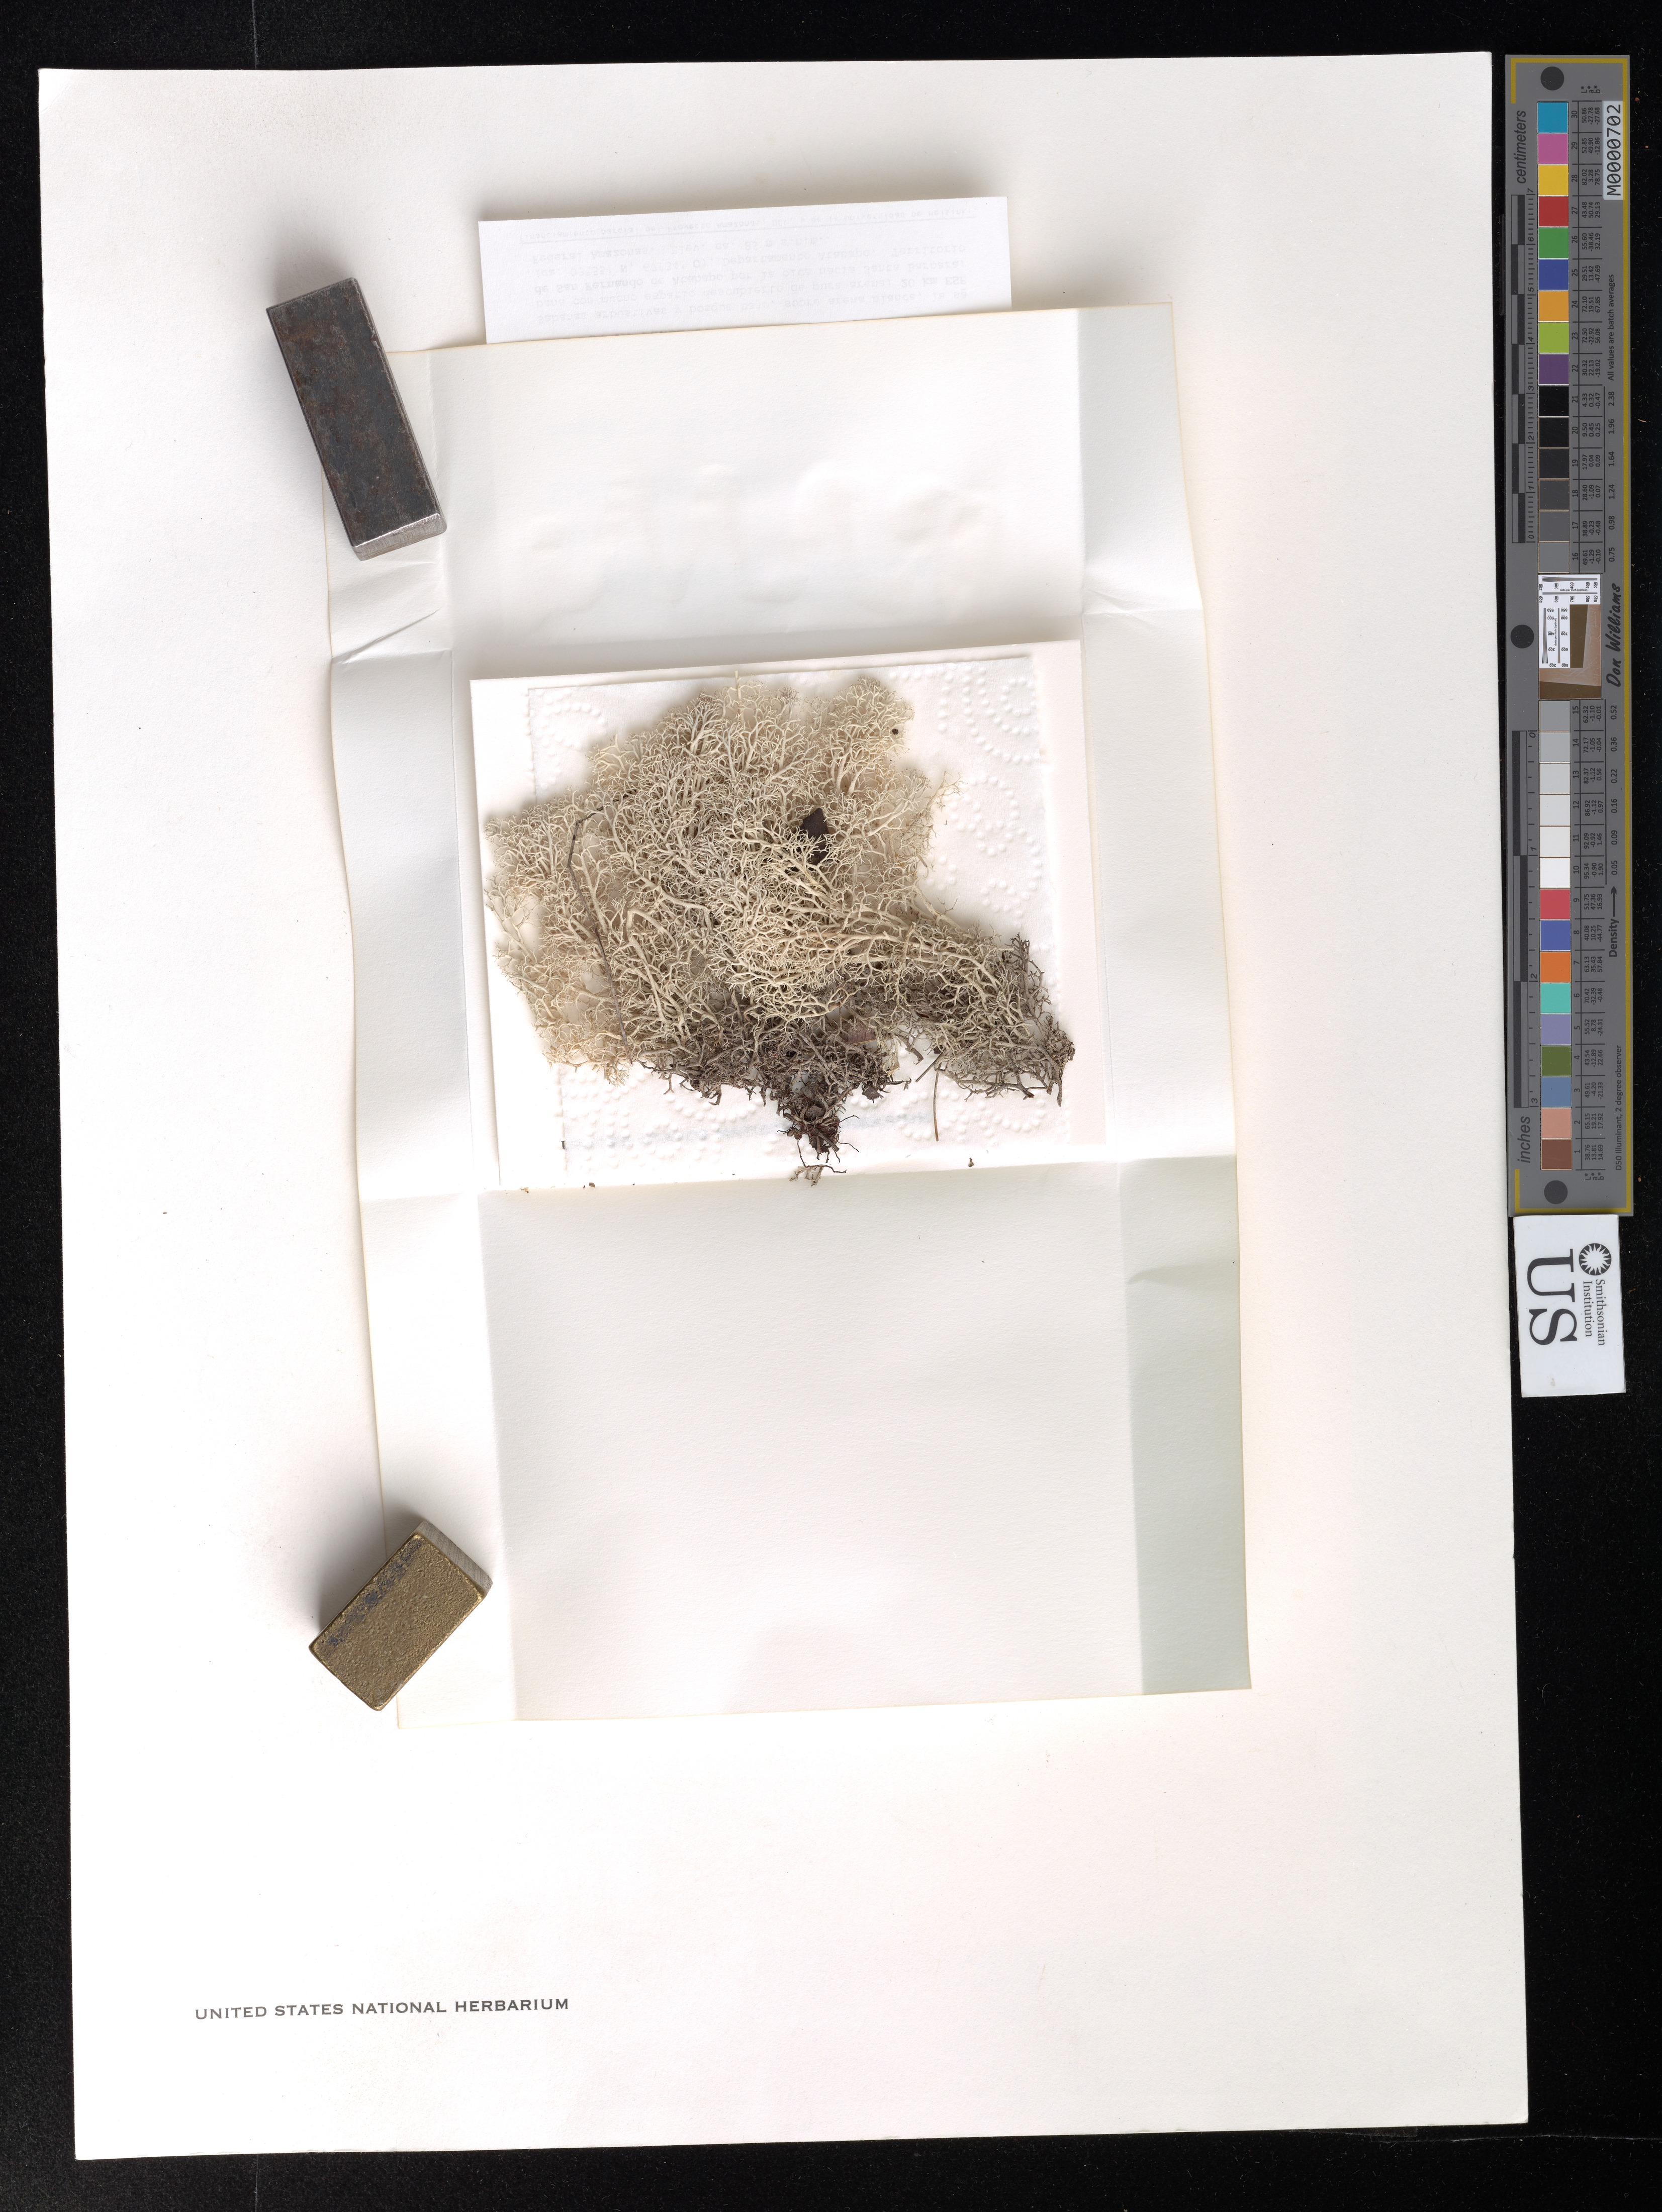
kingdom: Fungi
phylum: Ascomycota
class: Lecanoromycetes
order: Lecanorales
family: Cladoniaceae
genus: Cladina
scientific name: Cladina dendroides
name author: (Abbayes) Ahti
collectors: S. S. Tillett, T. T. Ahti & J. Panza C.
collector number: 35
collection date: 1985-01-27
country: Venezuela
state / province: Amazonas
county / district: Atabapo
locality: San Fernando de Atabapo, 20 km ESE, por la pica hacia Santa Barbara.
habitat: Sabanas arbustivas y bosque bajo, sobre arena blanca, la sabana con mucho espacio descubierto de pura arena.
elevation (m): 85